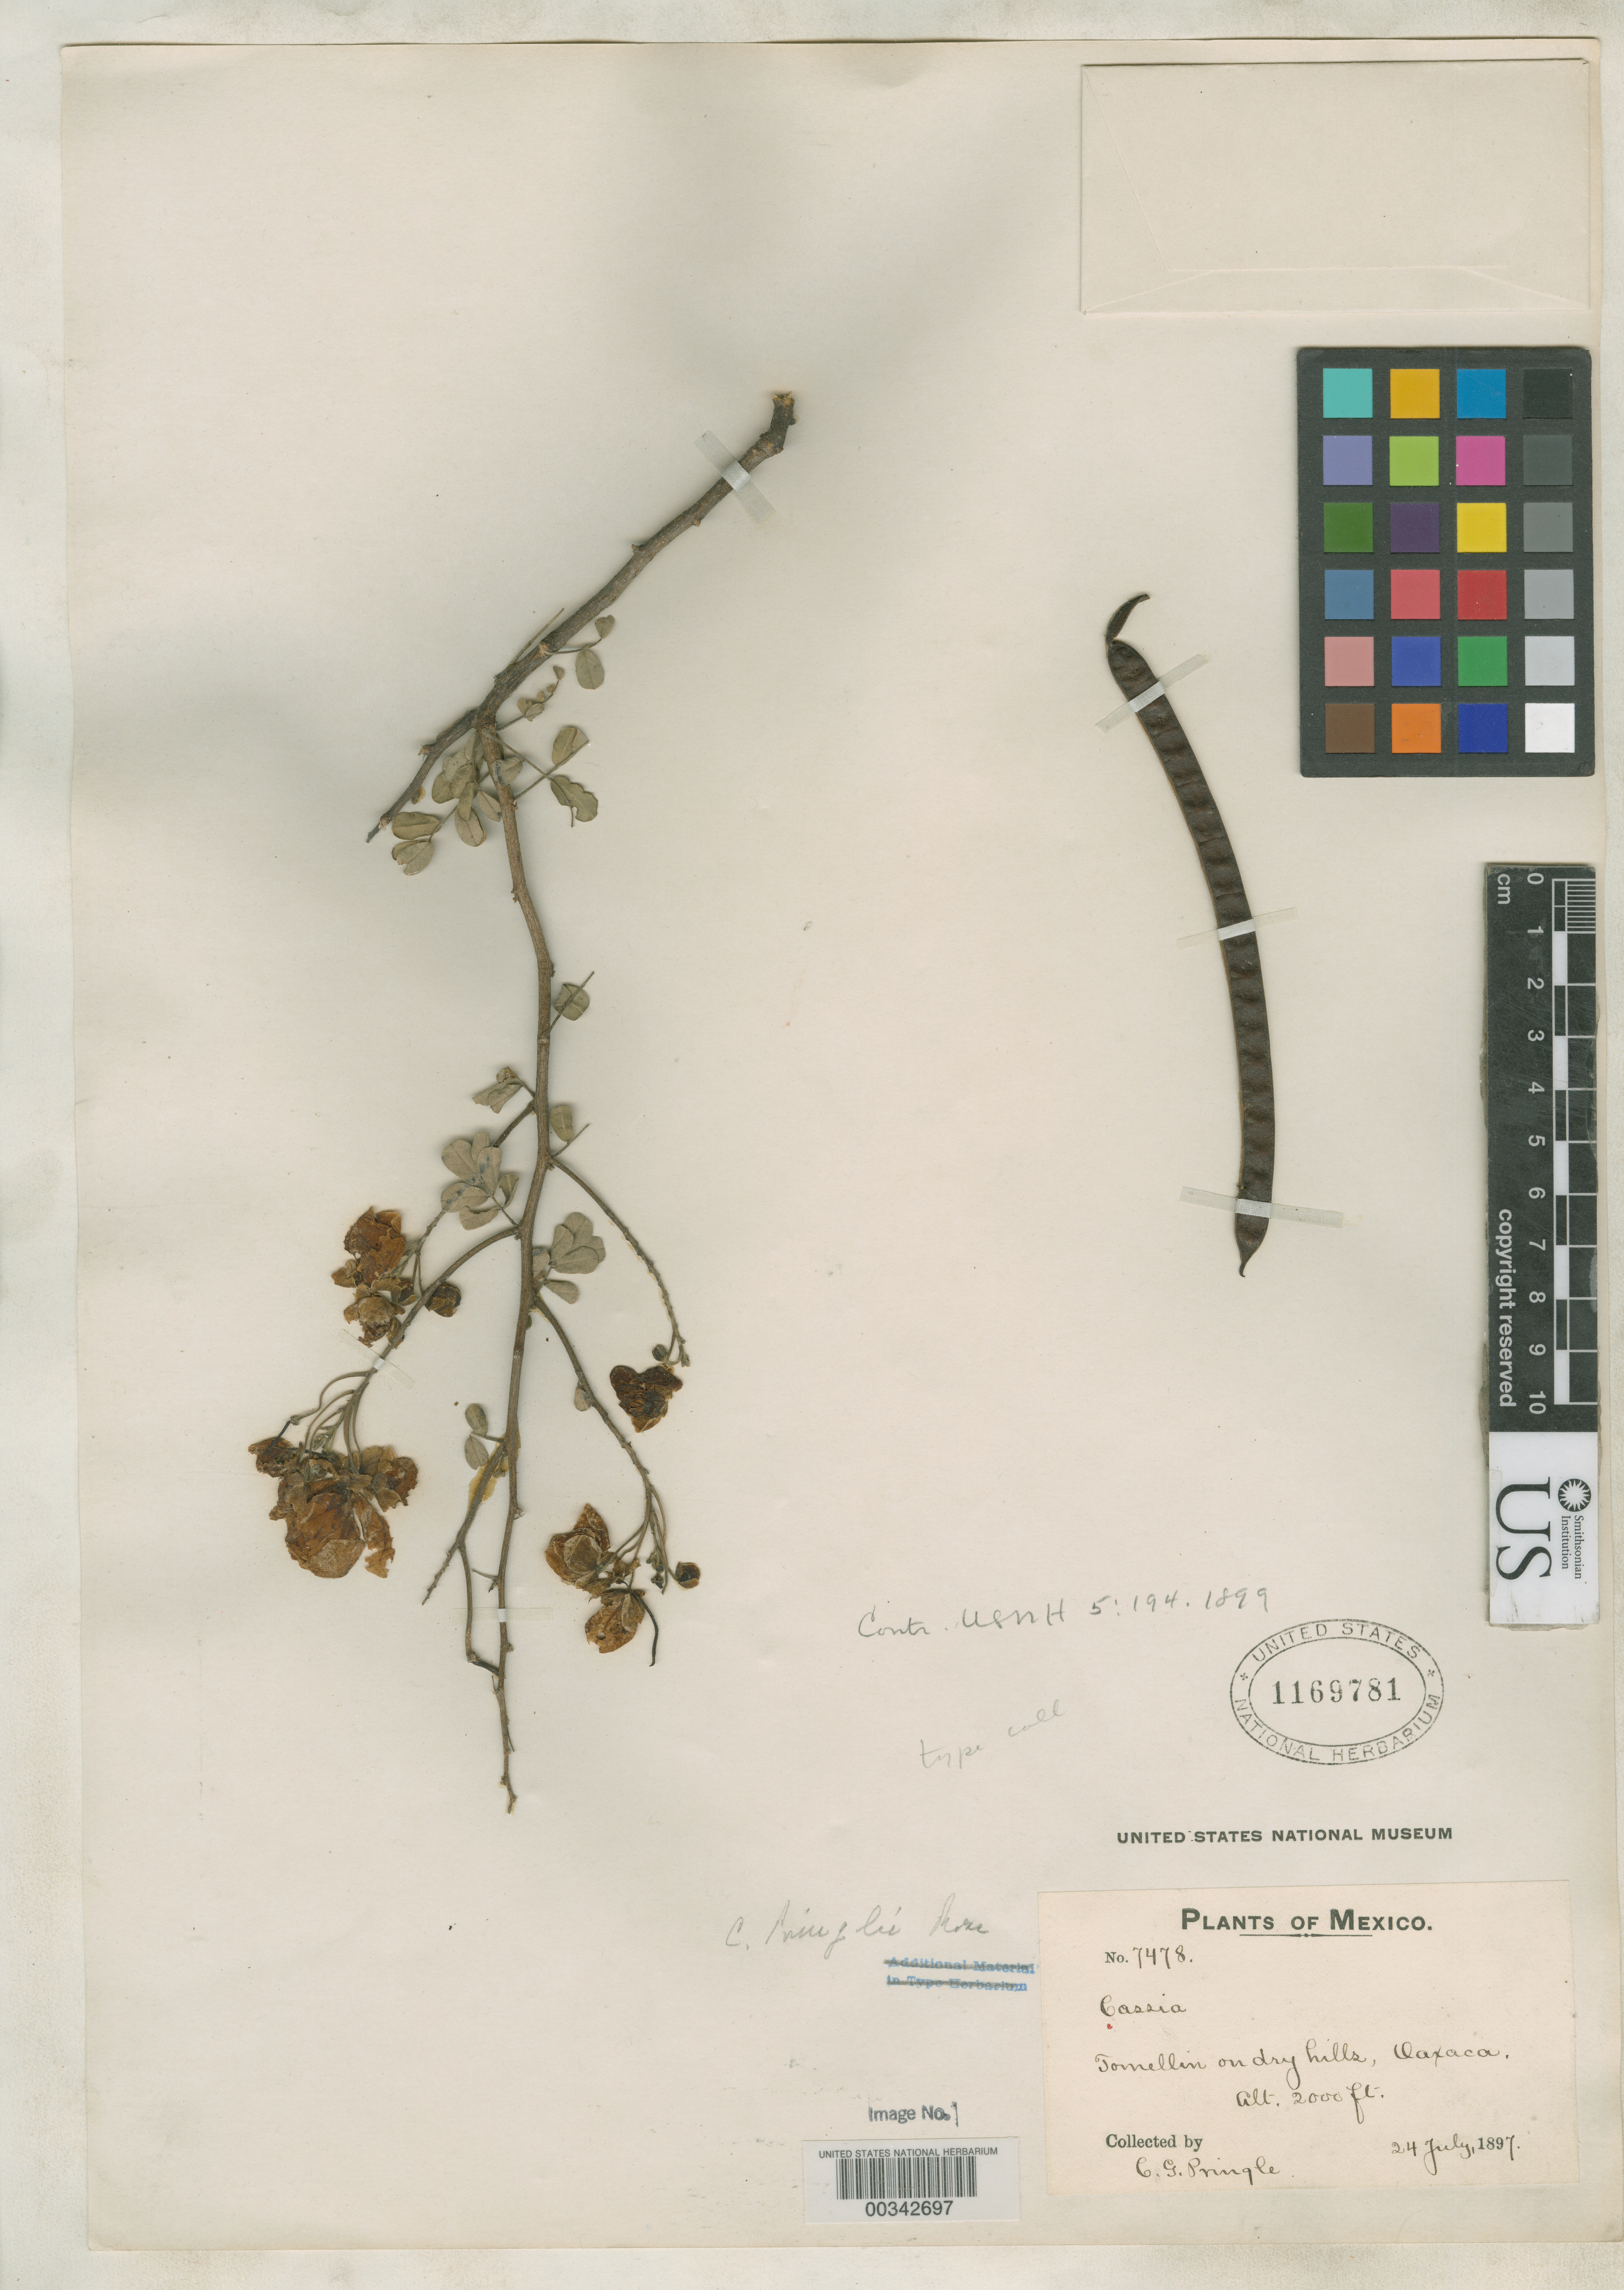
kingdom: Plantae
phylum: Tracheophyta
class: Magnoliopsida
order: Fabales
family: Fabaceae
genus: Cassia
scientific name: Cassia pringlei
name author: Rose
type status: Possible Isolectotype; Syntype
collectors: C. G. Pringle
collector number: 7478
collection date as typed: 24 Jul 1897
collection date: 1897-07-24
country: Mexico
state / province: Oaxaca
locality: Tomellin on dry hills.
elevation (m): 610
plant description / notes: Currently accepted name as cited by Irwin & Barneby (1982).; Same collection number as syntype and lectotype but protologue and lectotypification cite collection date of 14 July 1897; this sheet is 24 July 1897, date possibly mis-transcribed but otherwise not an isolectotype (or syntype) although possibly original material.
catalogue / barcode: US 1169781